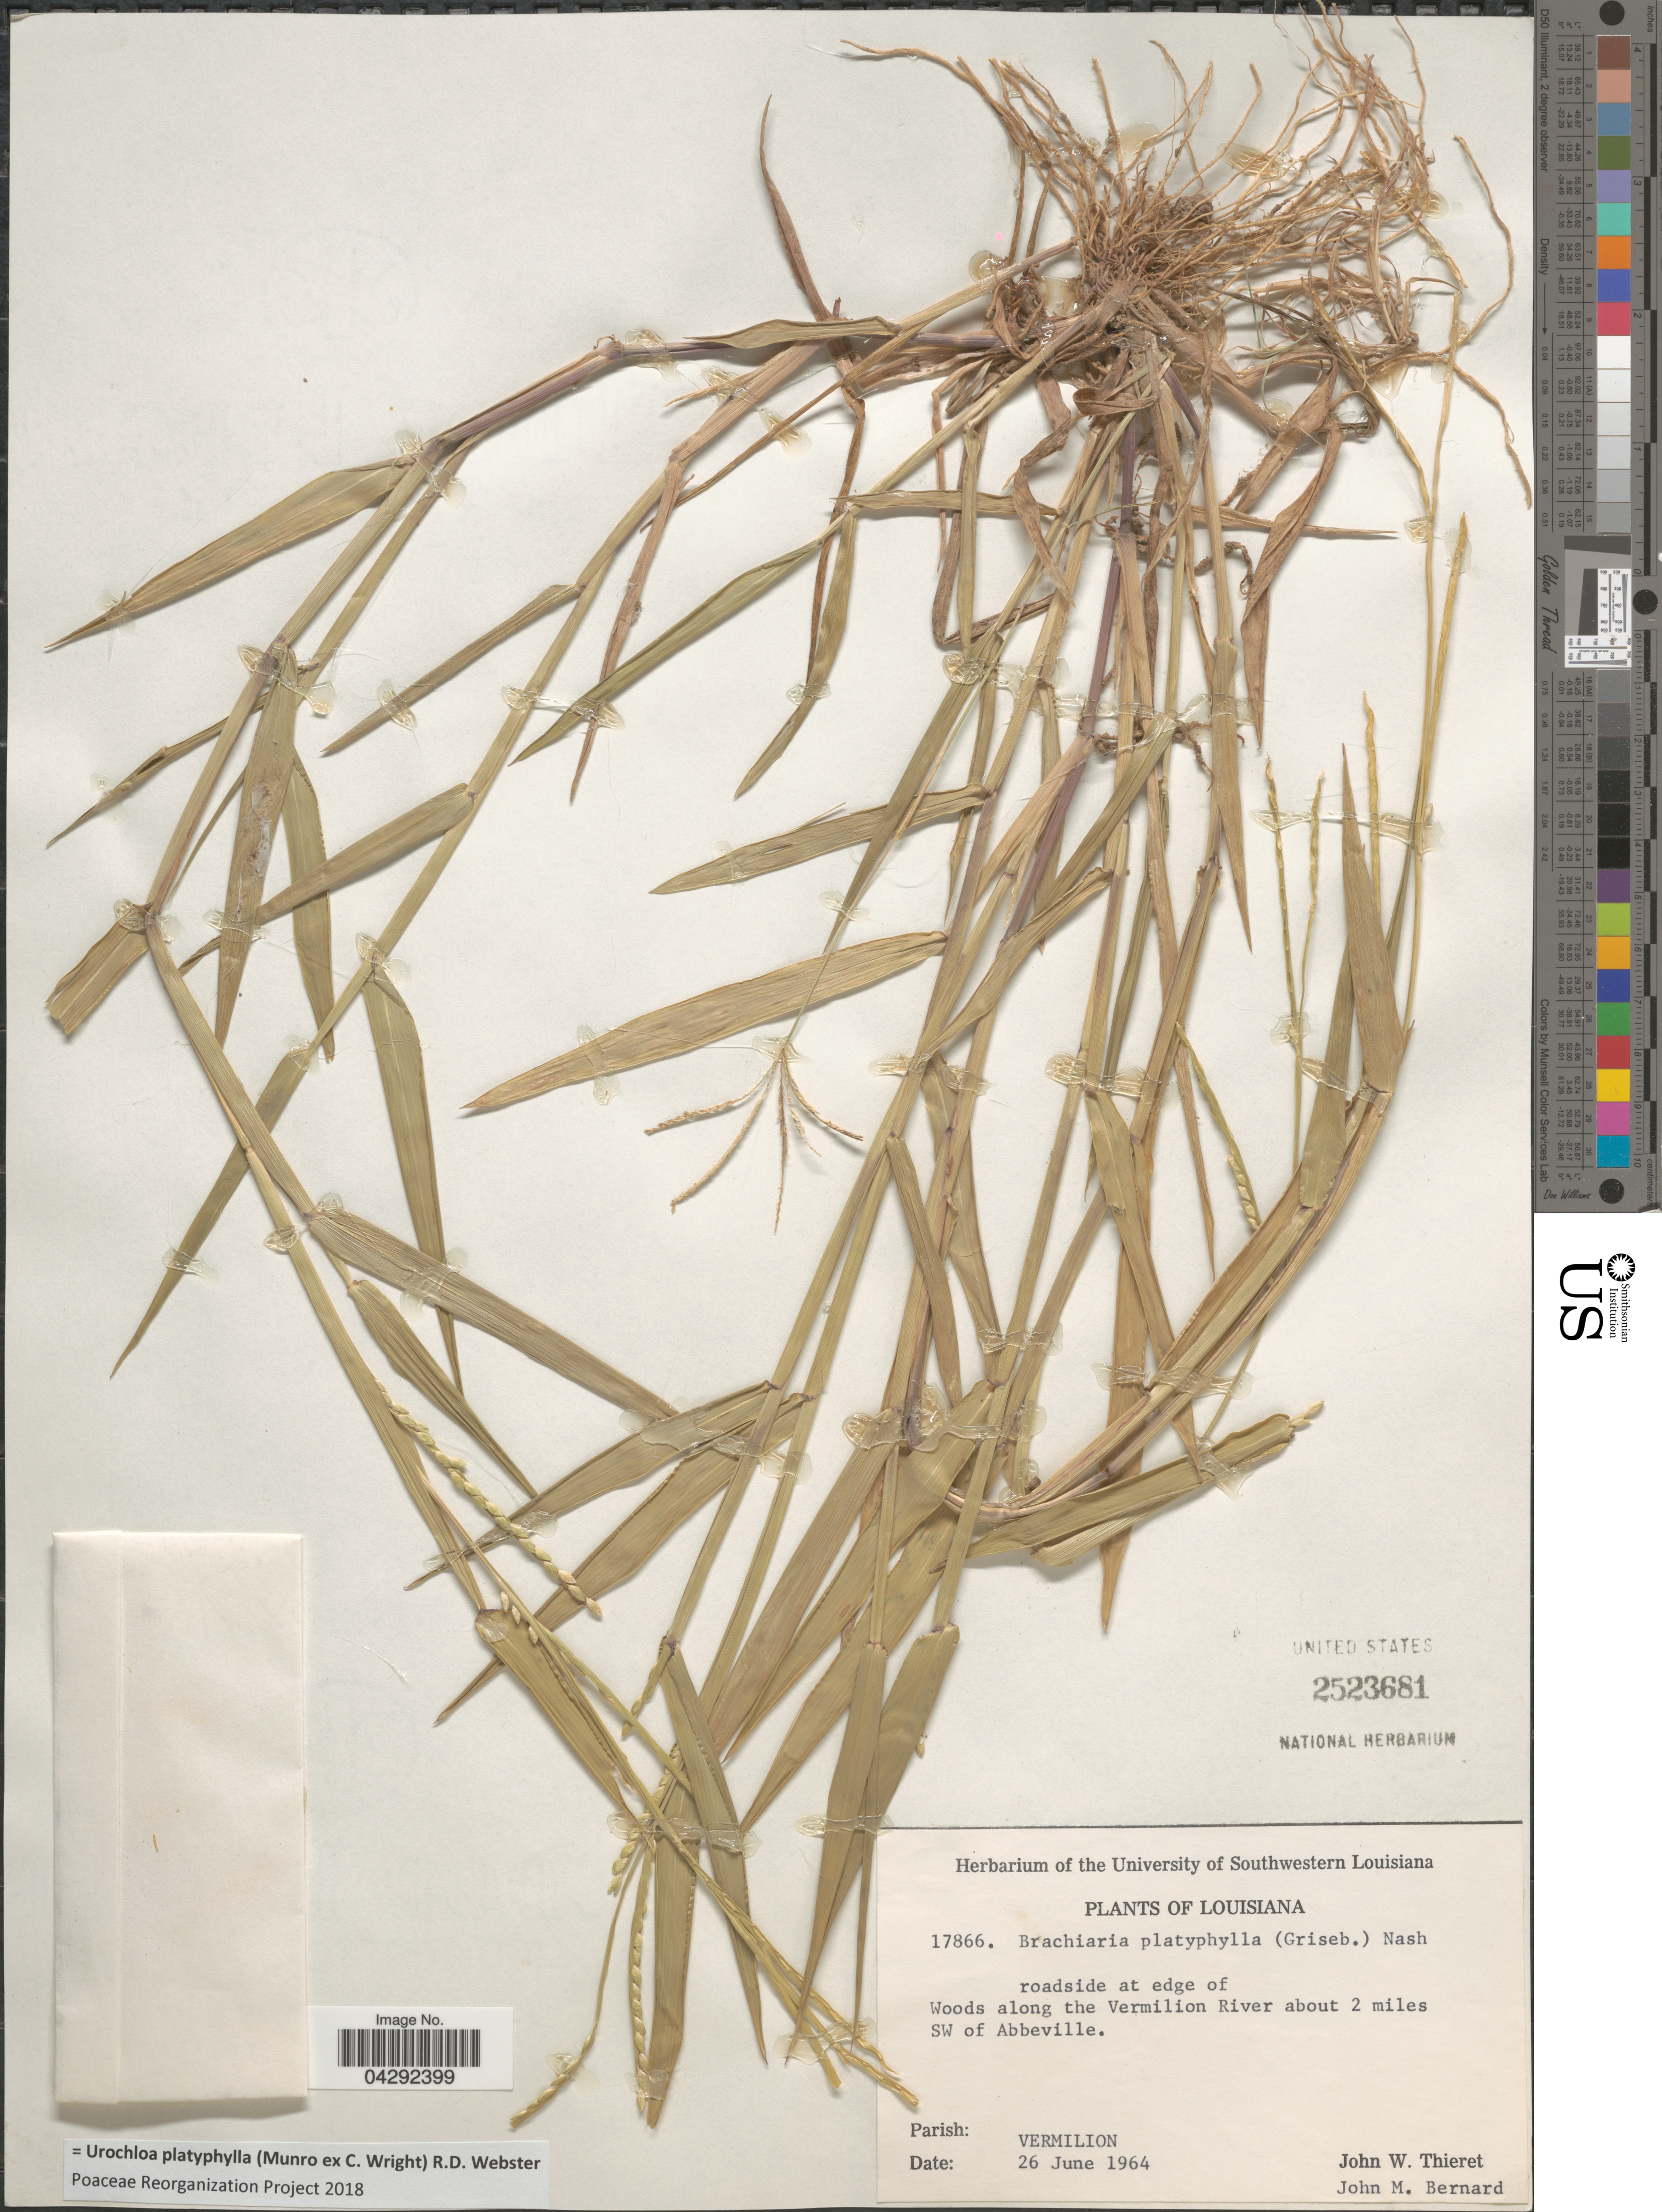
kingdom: Plantae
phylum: Tracheophyta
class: Liliopsida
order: Poales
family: Poaceae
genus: Urochloa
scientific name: Urochloa platyphylla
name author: (Munro ex C. Wright) R.D. Webster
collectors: J. W. Thieret & J. Bernard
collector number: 17866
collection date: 1964-06-26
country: United States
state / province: Louisiana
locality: Roadside at edge of Woods along the Vermilion River about 2 miles SW of Abbeville. Parish: Vermilion.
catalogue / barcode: US 2523681